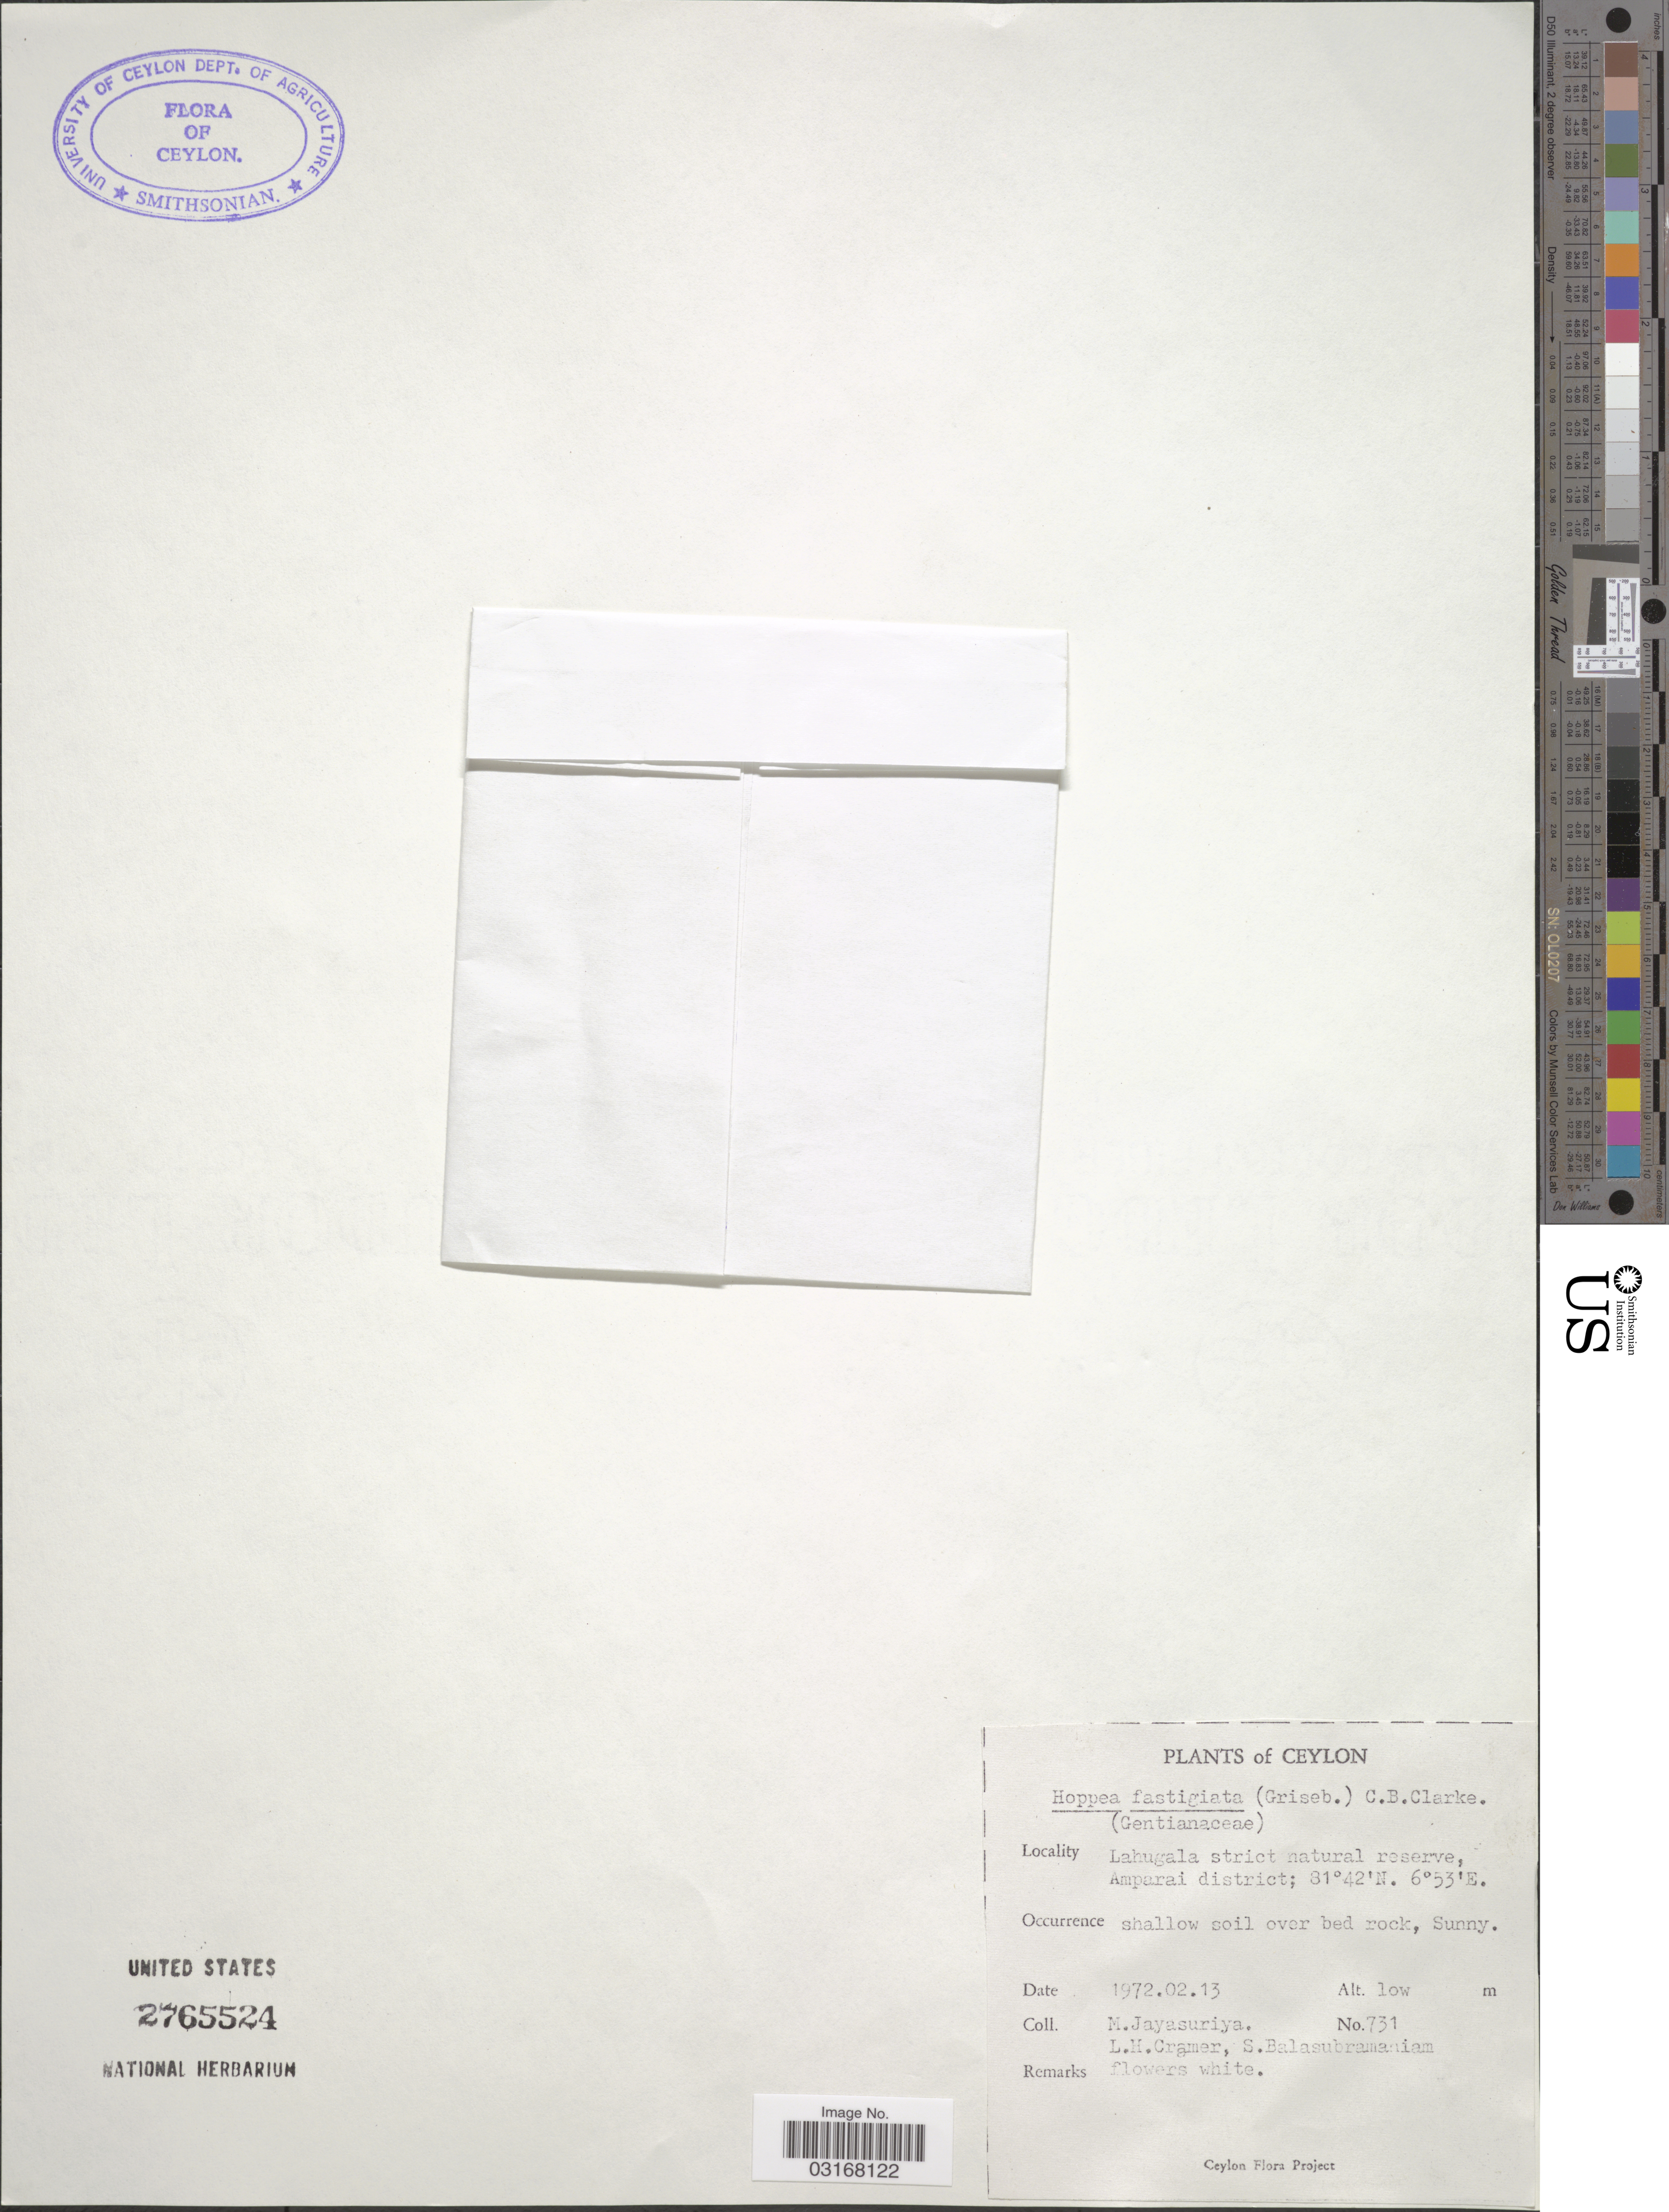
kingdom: Plantae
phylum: Tracheophyta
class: Magnoliopsida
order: Gentianales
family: Gentianaceae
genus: Hoppea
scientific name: Hoppea fastigiata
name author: (Griseb.) C.B. Clarke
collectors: M. Jayasuriya, L. H. Cramer & S. Balasubramaniam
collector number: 731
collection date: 1972-02-13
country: Sri Lanka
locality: Ceylon. Lahugala strict natural reserve, Amparai district.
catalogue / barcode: US 2765524